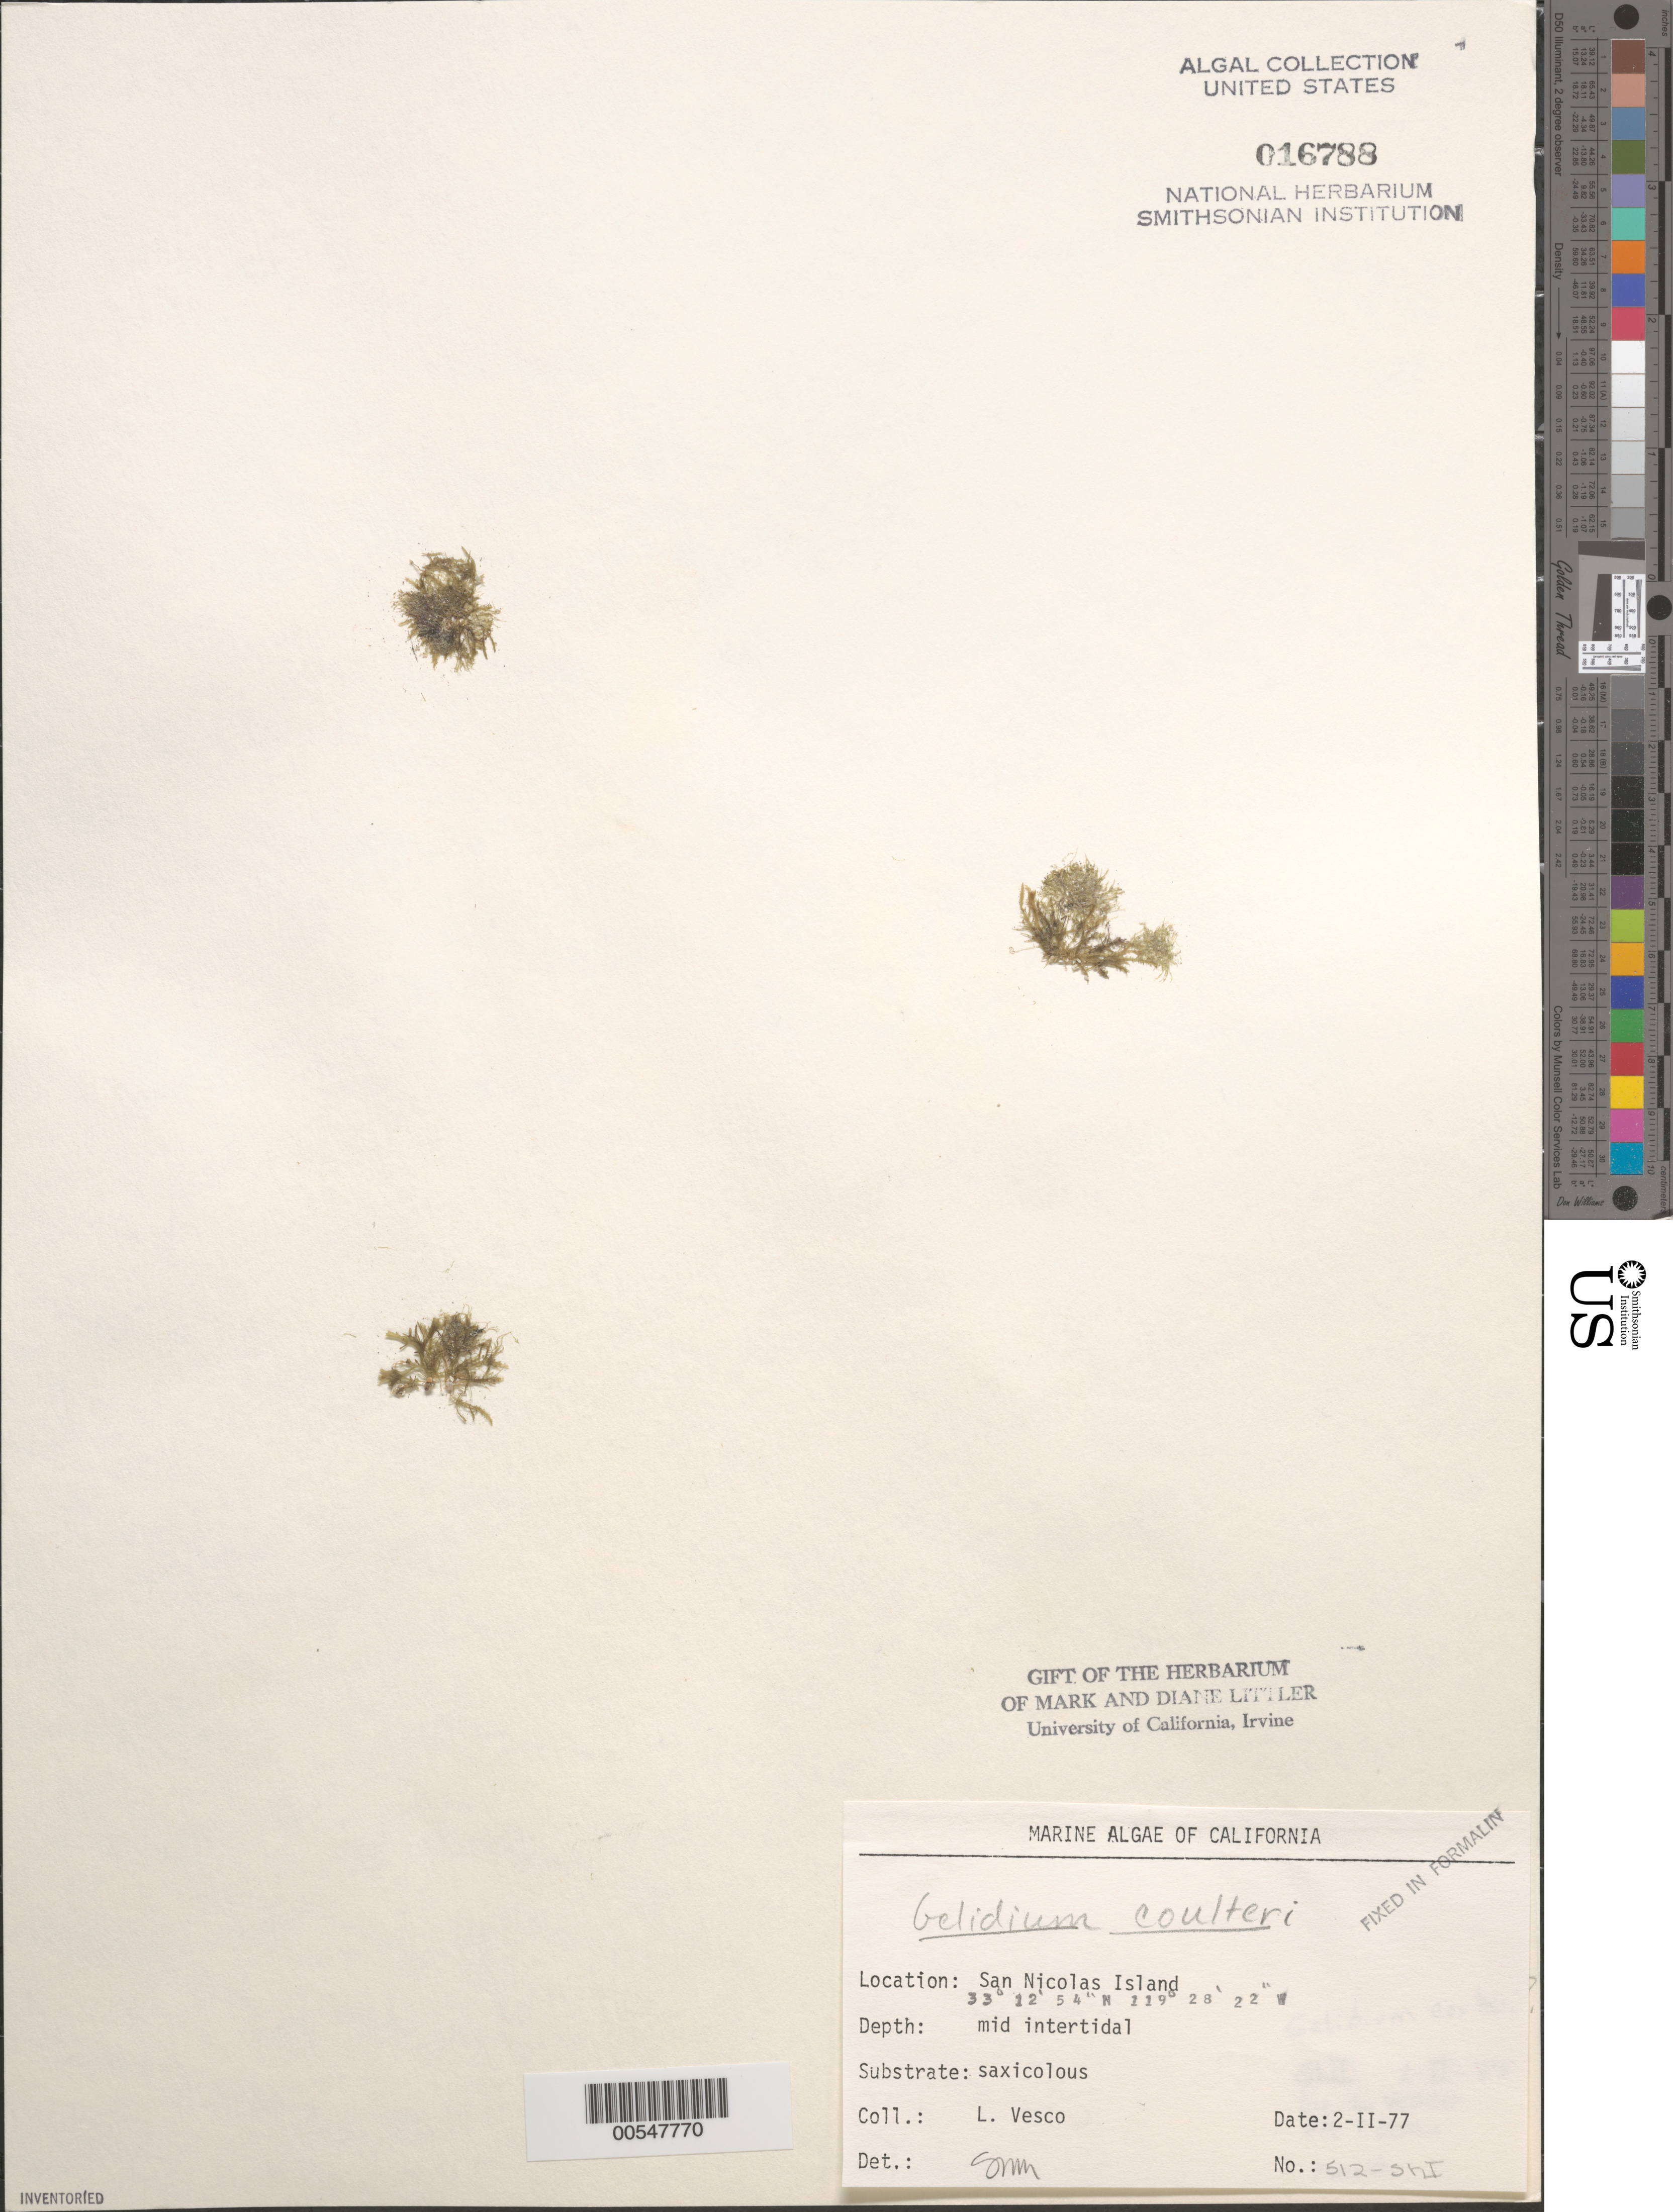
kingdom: Plantae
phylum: Rhodophyta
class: Florideophyceae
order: Gelidiales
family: Gelidiaceae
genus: Gelidium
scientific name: Gelidium coulteri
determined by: Murray, S. N.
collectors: L. Vesco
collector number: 512-sni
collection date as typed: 02 Feb 1977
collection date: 1977-02-02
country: United States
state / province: California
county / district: Ventura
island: San Nicolas Island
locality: Dutch Harbor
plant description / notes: BLM-SOCALBIGHT Rocky Intertidal Survey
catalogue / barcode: US 16788